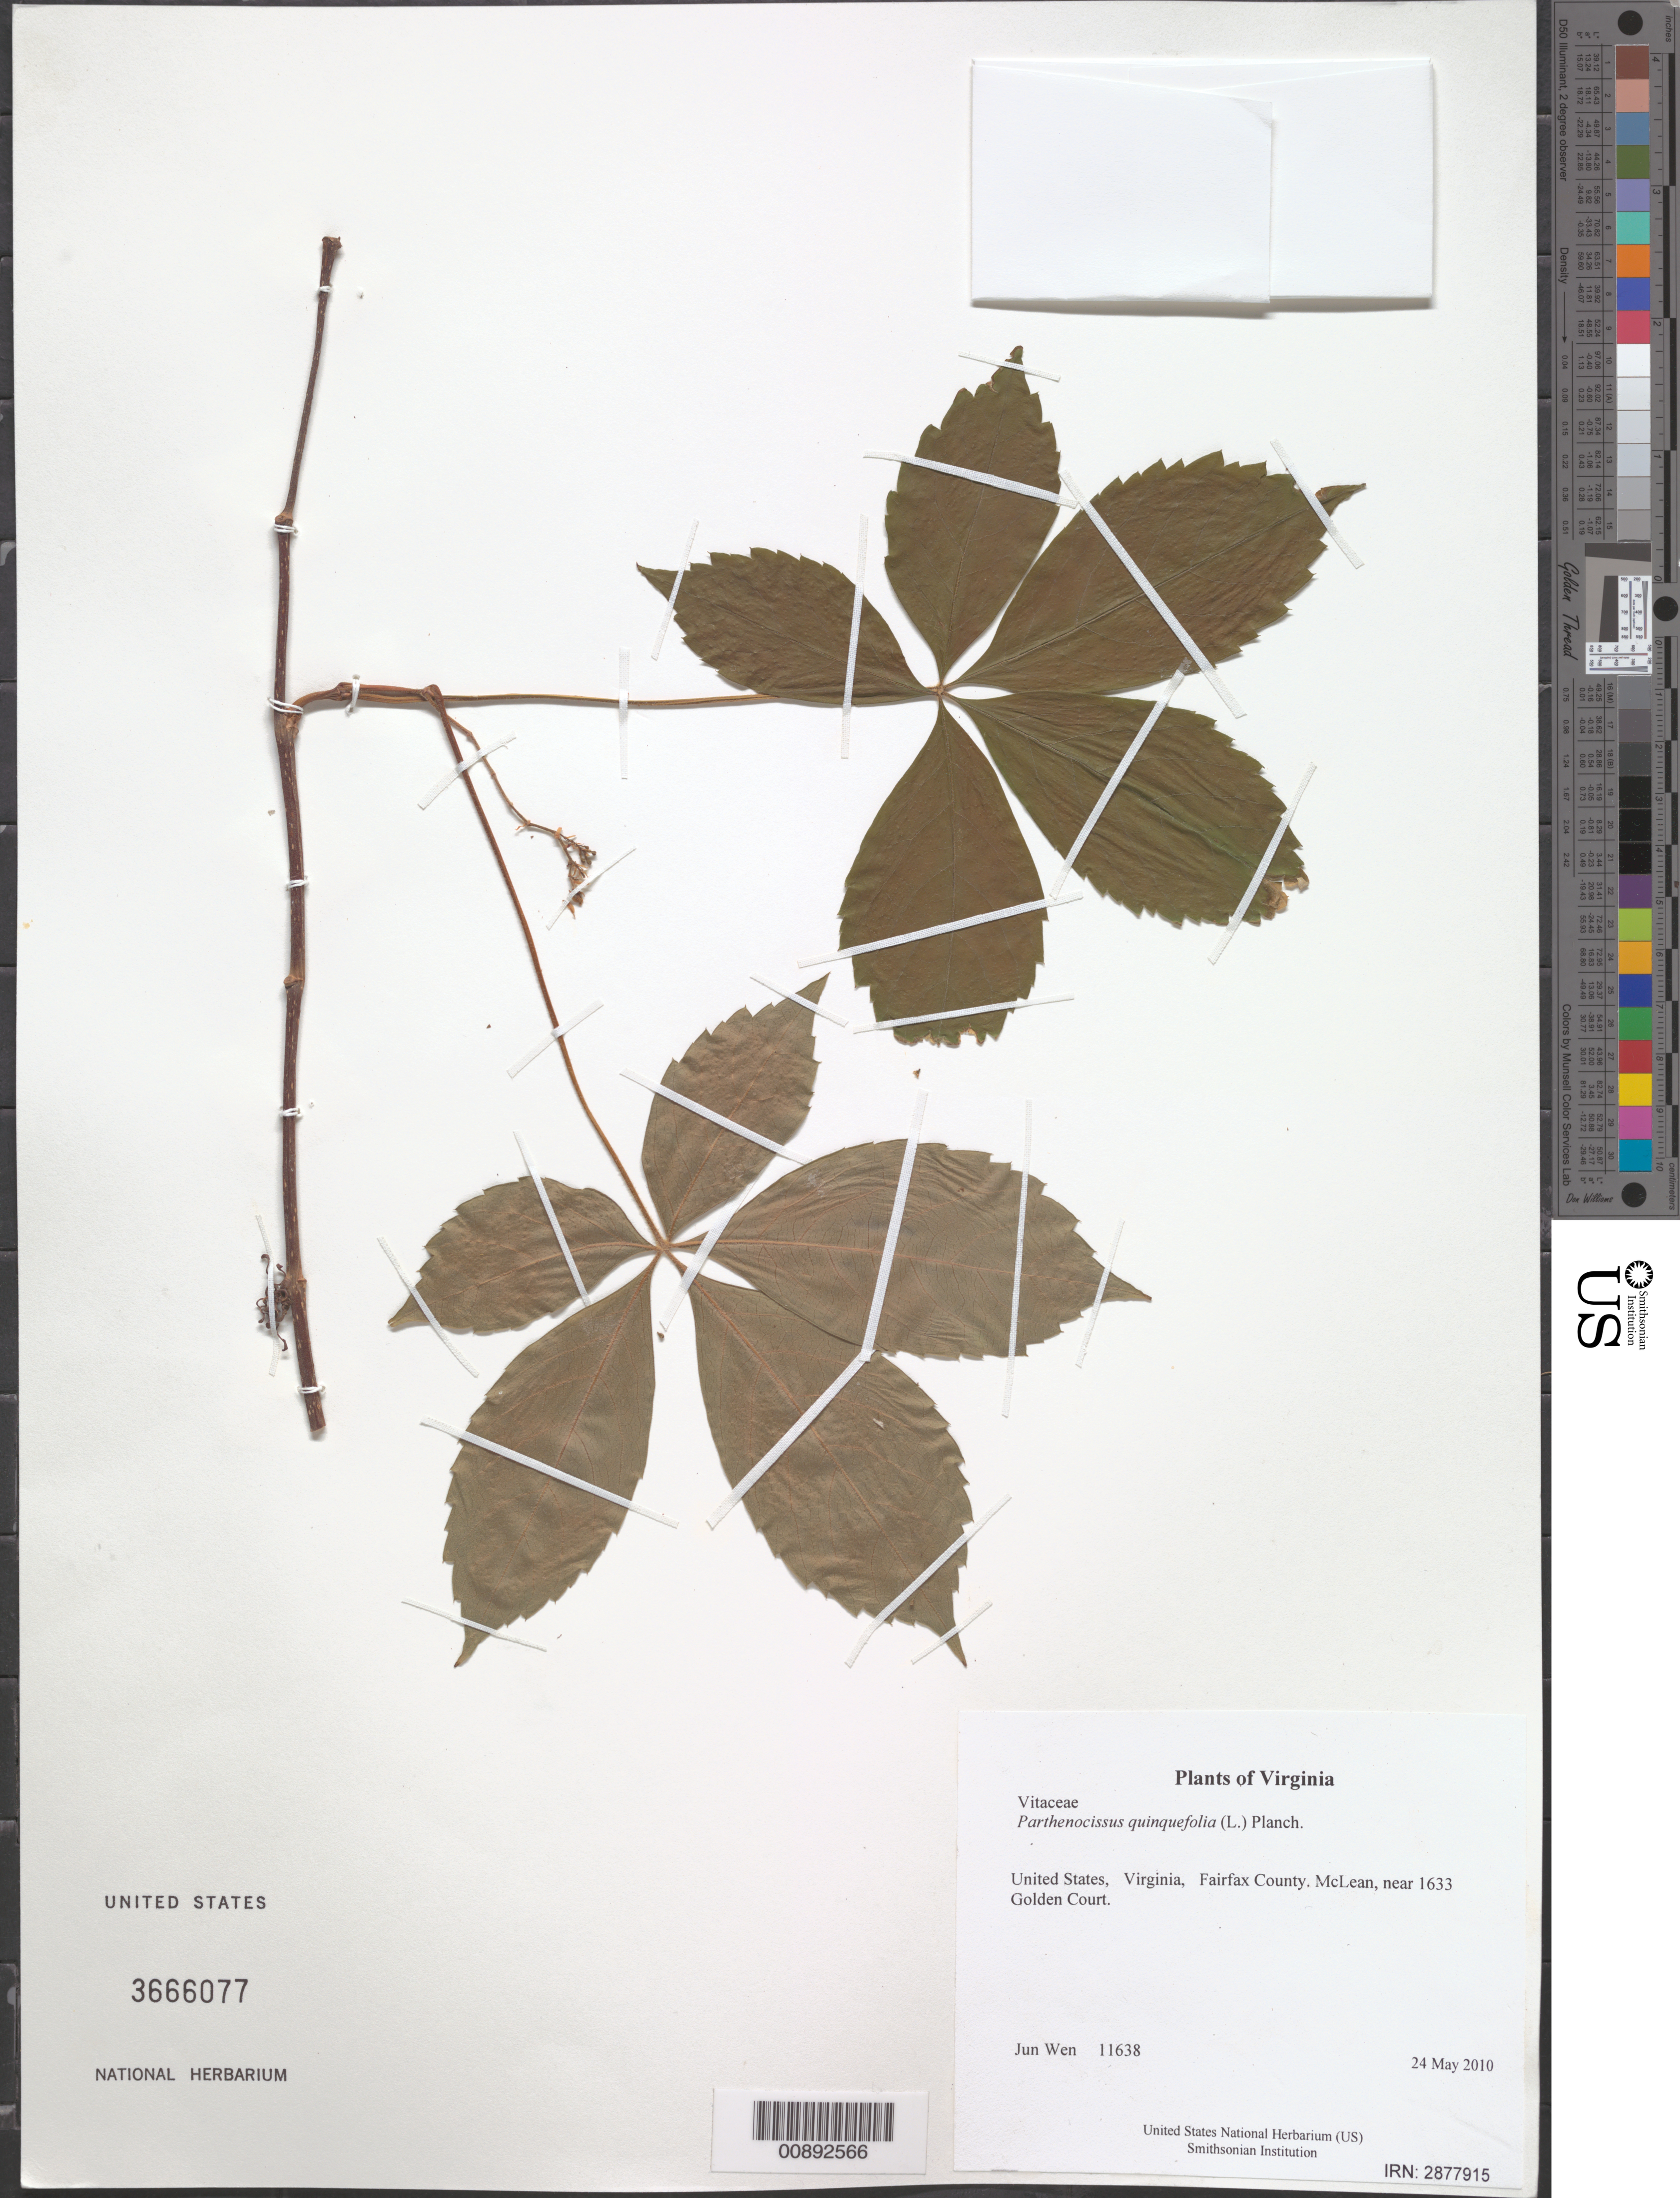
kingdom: Plantae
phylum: Tracheophyta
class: Magnoliopsida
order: Vitales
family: Vitaceae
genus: Parthenocissus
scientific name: Parthenocissus quinquefolia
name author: (L.) Planch.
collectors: J. Wen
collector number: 11638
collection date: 2010-05-24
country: United States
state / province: Virginia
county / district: Fairfax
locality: McLean, near 1633 Golden Court.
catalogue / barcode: US 3666077